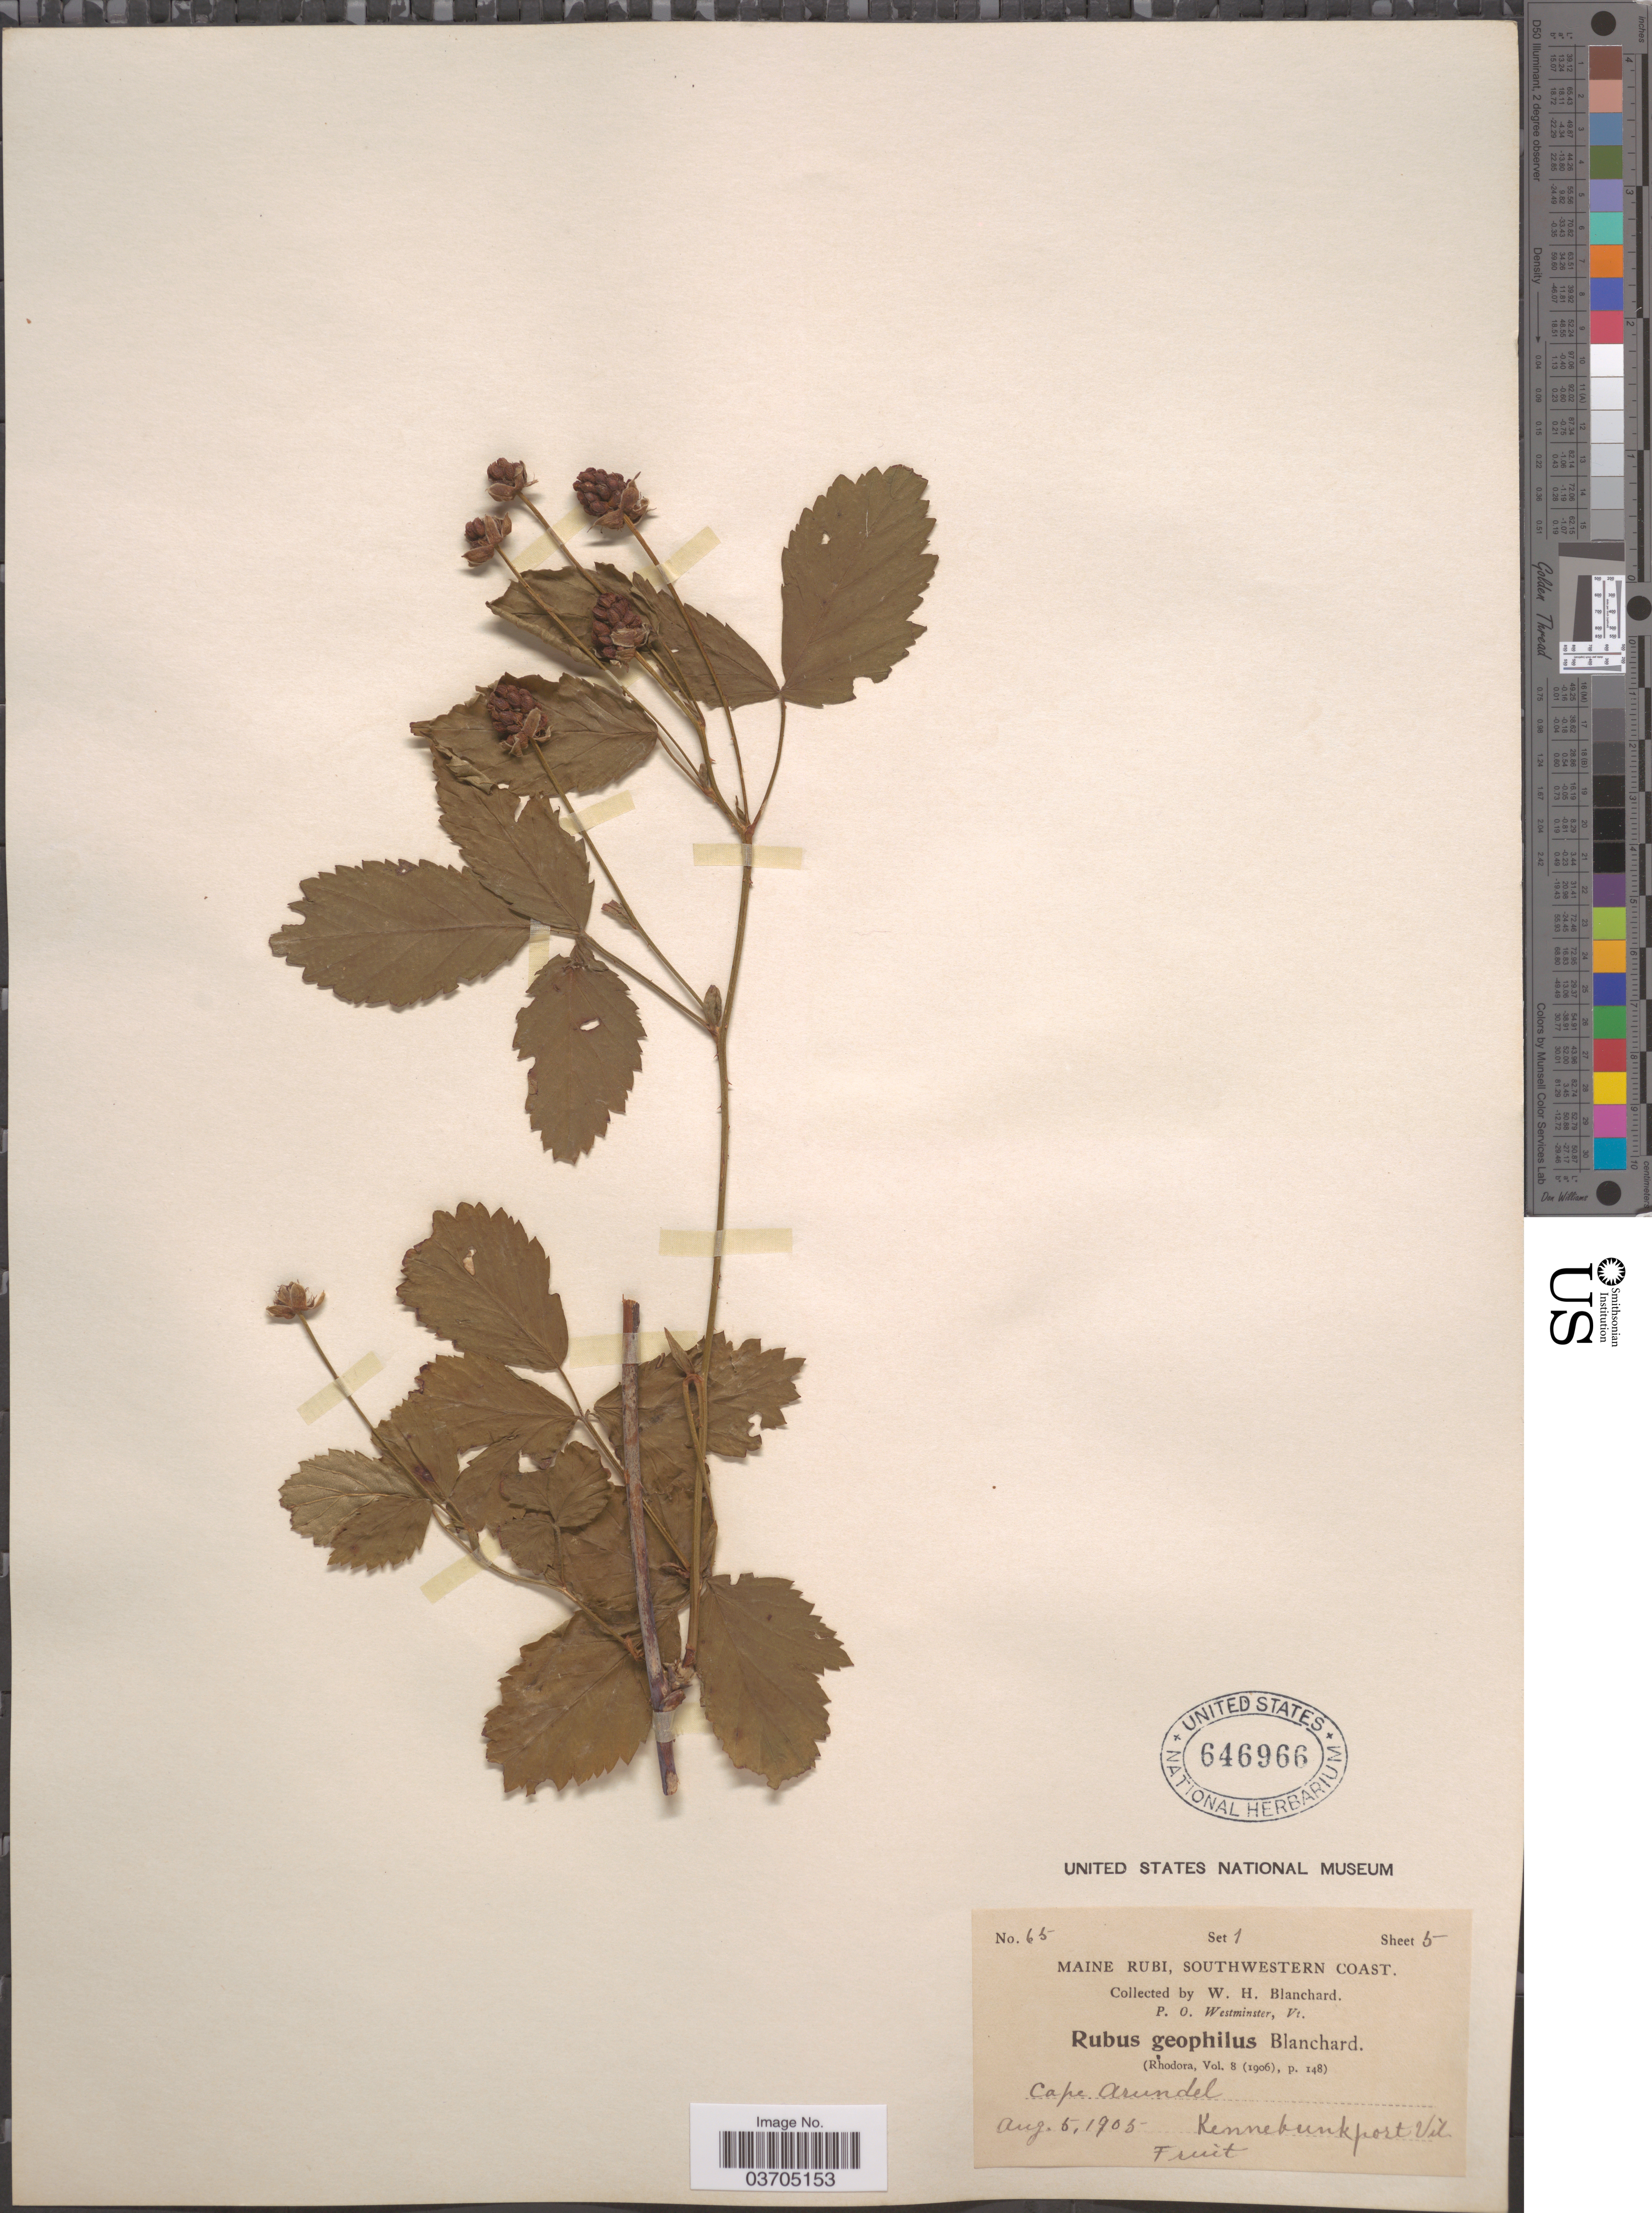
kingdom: Plantae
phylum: Tracheophyta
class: Magnoliopsida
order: Rosales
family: Rosaceae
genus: Rubus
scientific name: Rubus geophilus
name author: Blanch.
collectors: W. H. Blanchard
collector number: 65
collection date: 1905-08-05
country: United States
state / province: Maine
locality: Southwestern Coast. Cape Arundel. Kennebunkport Vil.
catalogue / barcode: US 646966